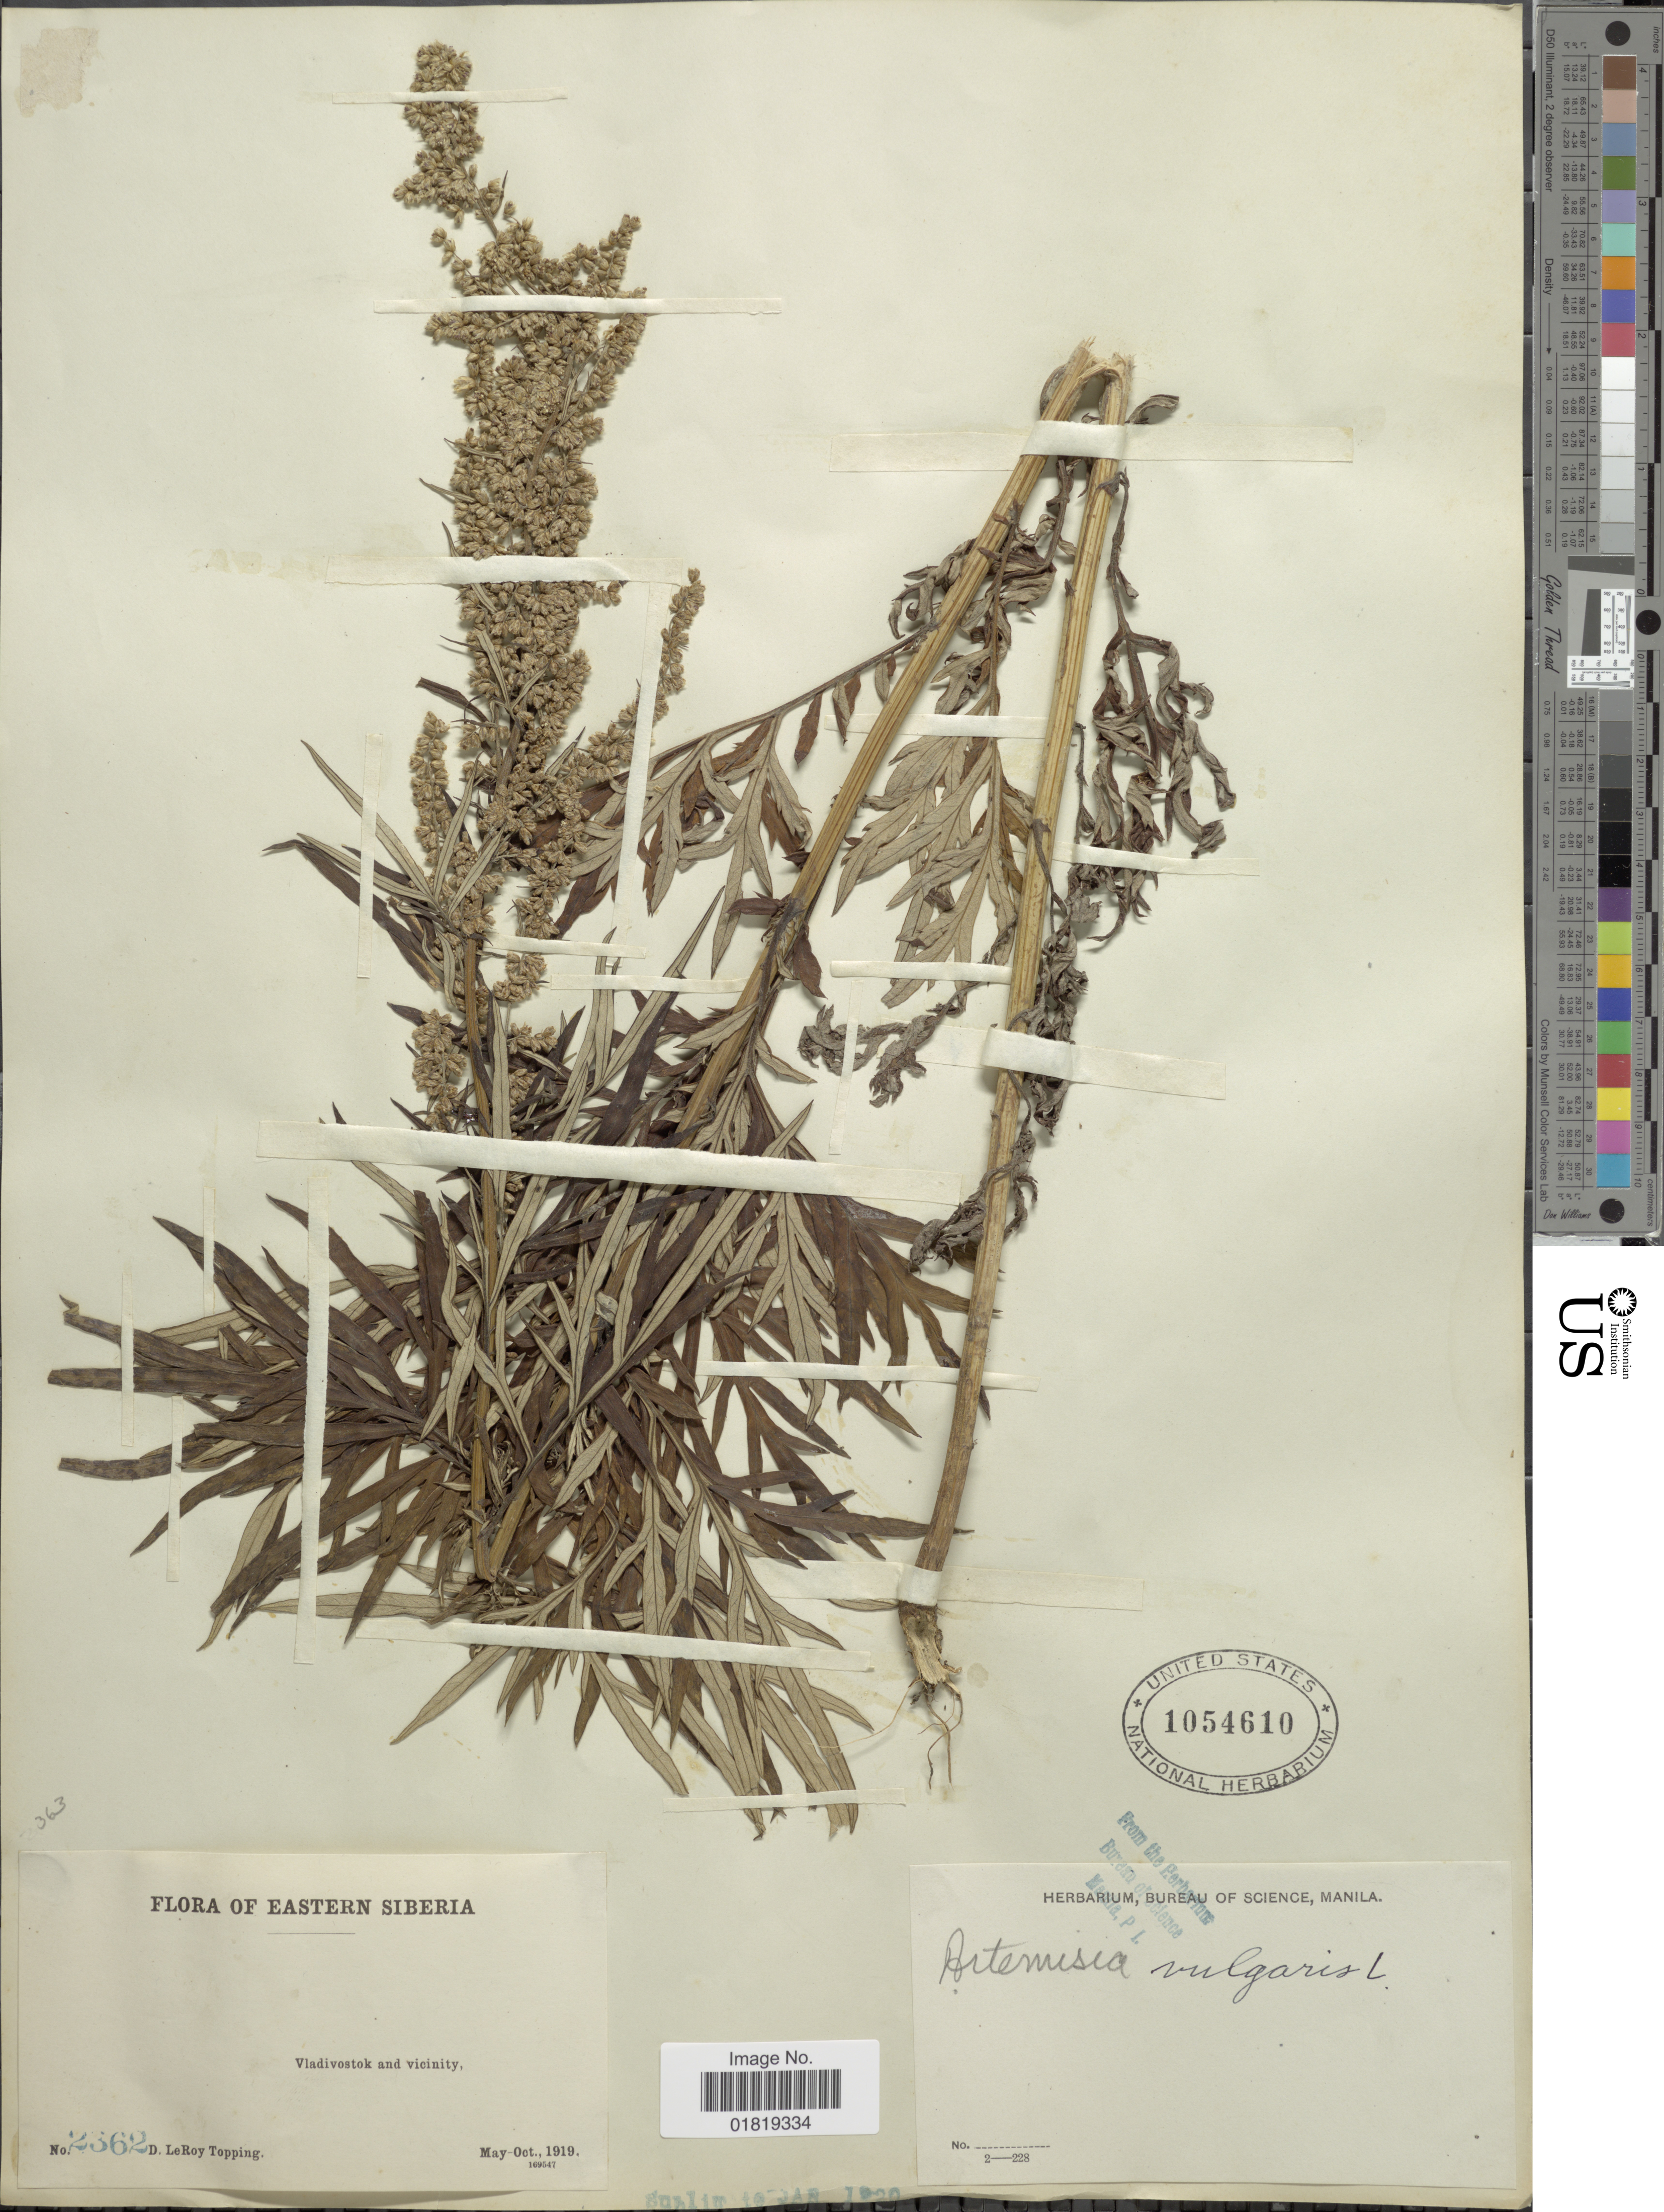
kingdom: Plantae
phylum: Tracheophyta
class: Magnoliopsida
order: Asterales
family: Asteraceae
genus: Artemisia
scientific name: Artemisia vulgaris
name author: L.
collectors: D. L. Topping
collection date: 1919-05/1919-10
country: Russian Federation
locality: Eastern Siberia, Vladivostok and vicinity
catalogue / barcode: US 1054610